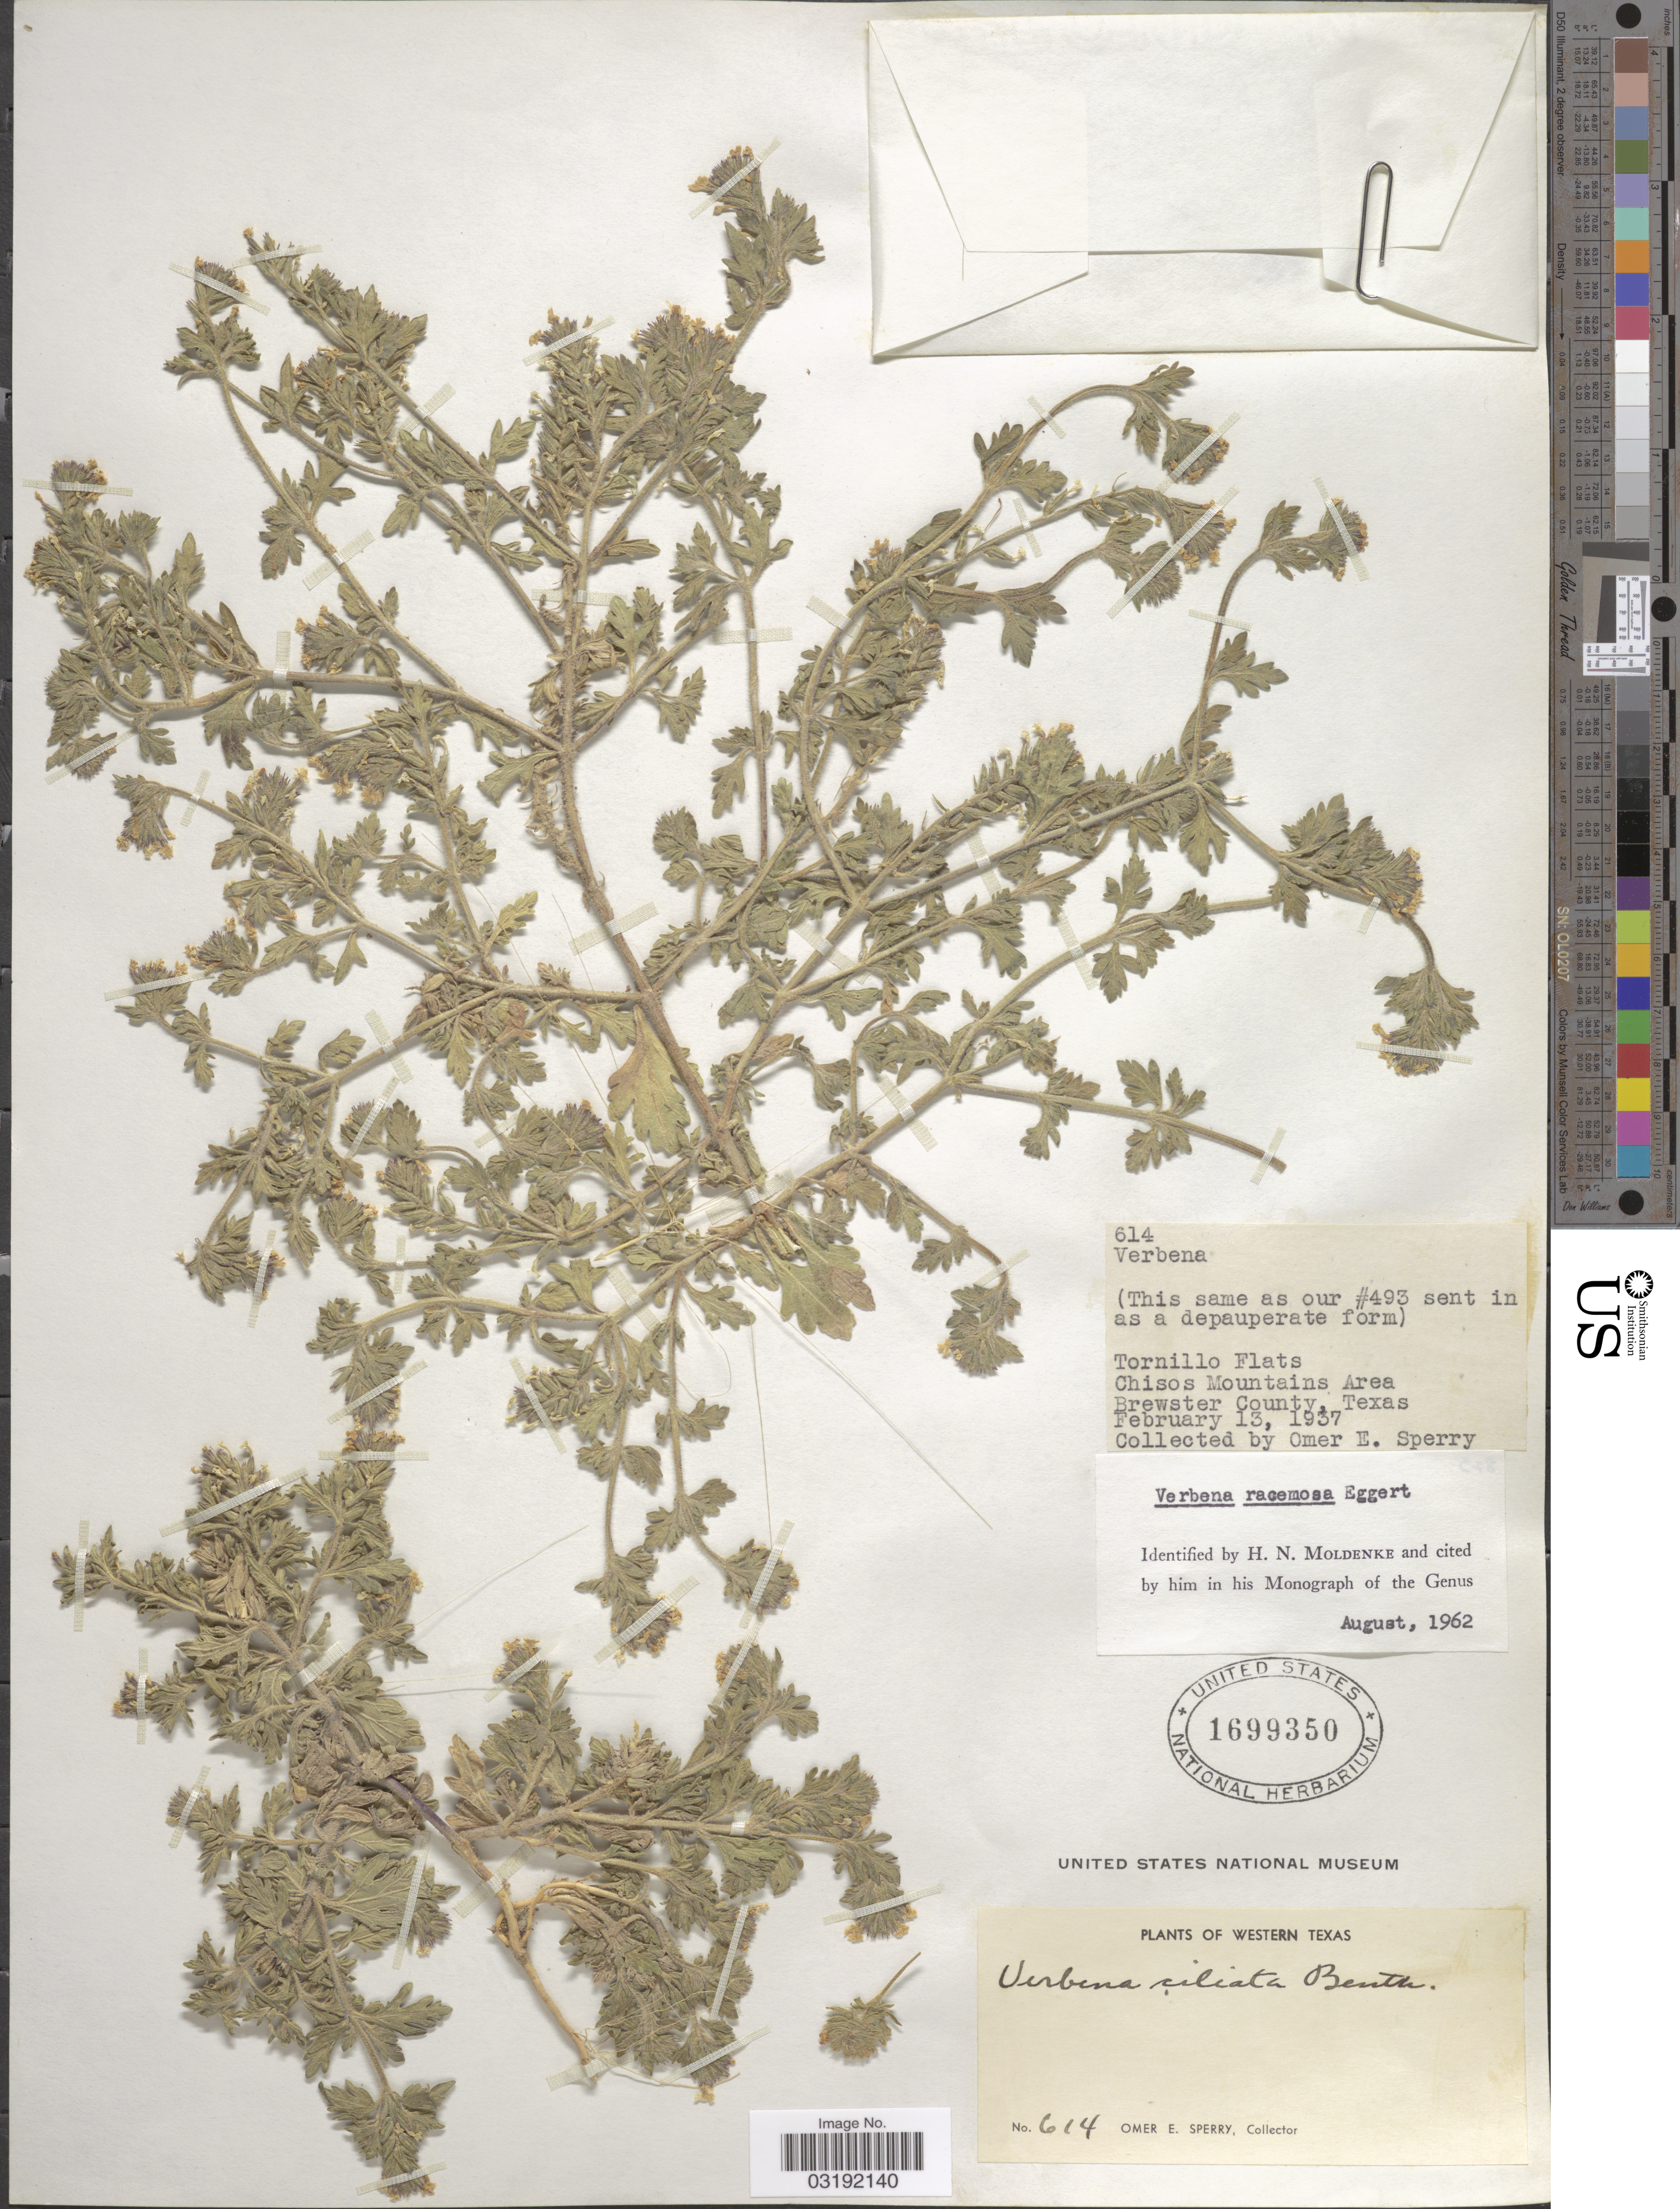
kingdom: Plantae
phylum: Tracheophyta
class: Magnoliopsida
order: Lamiales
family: Verbenaceae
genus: Verbena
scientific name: Verbena racemosa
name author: Eggert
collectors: O. E. Sperry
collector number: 614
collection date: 1937-02-13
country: United States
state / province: Texas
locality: Tornillo Flats, Chisos Mountains Area. Brewster County.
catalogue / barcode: US 1699350